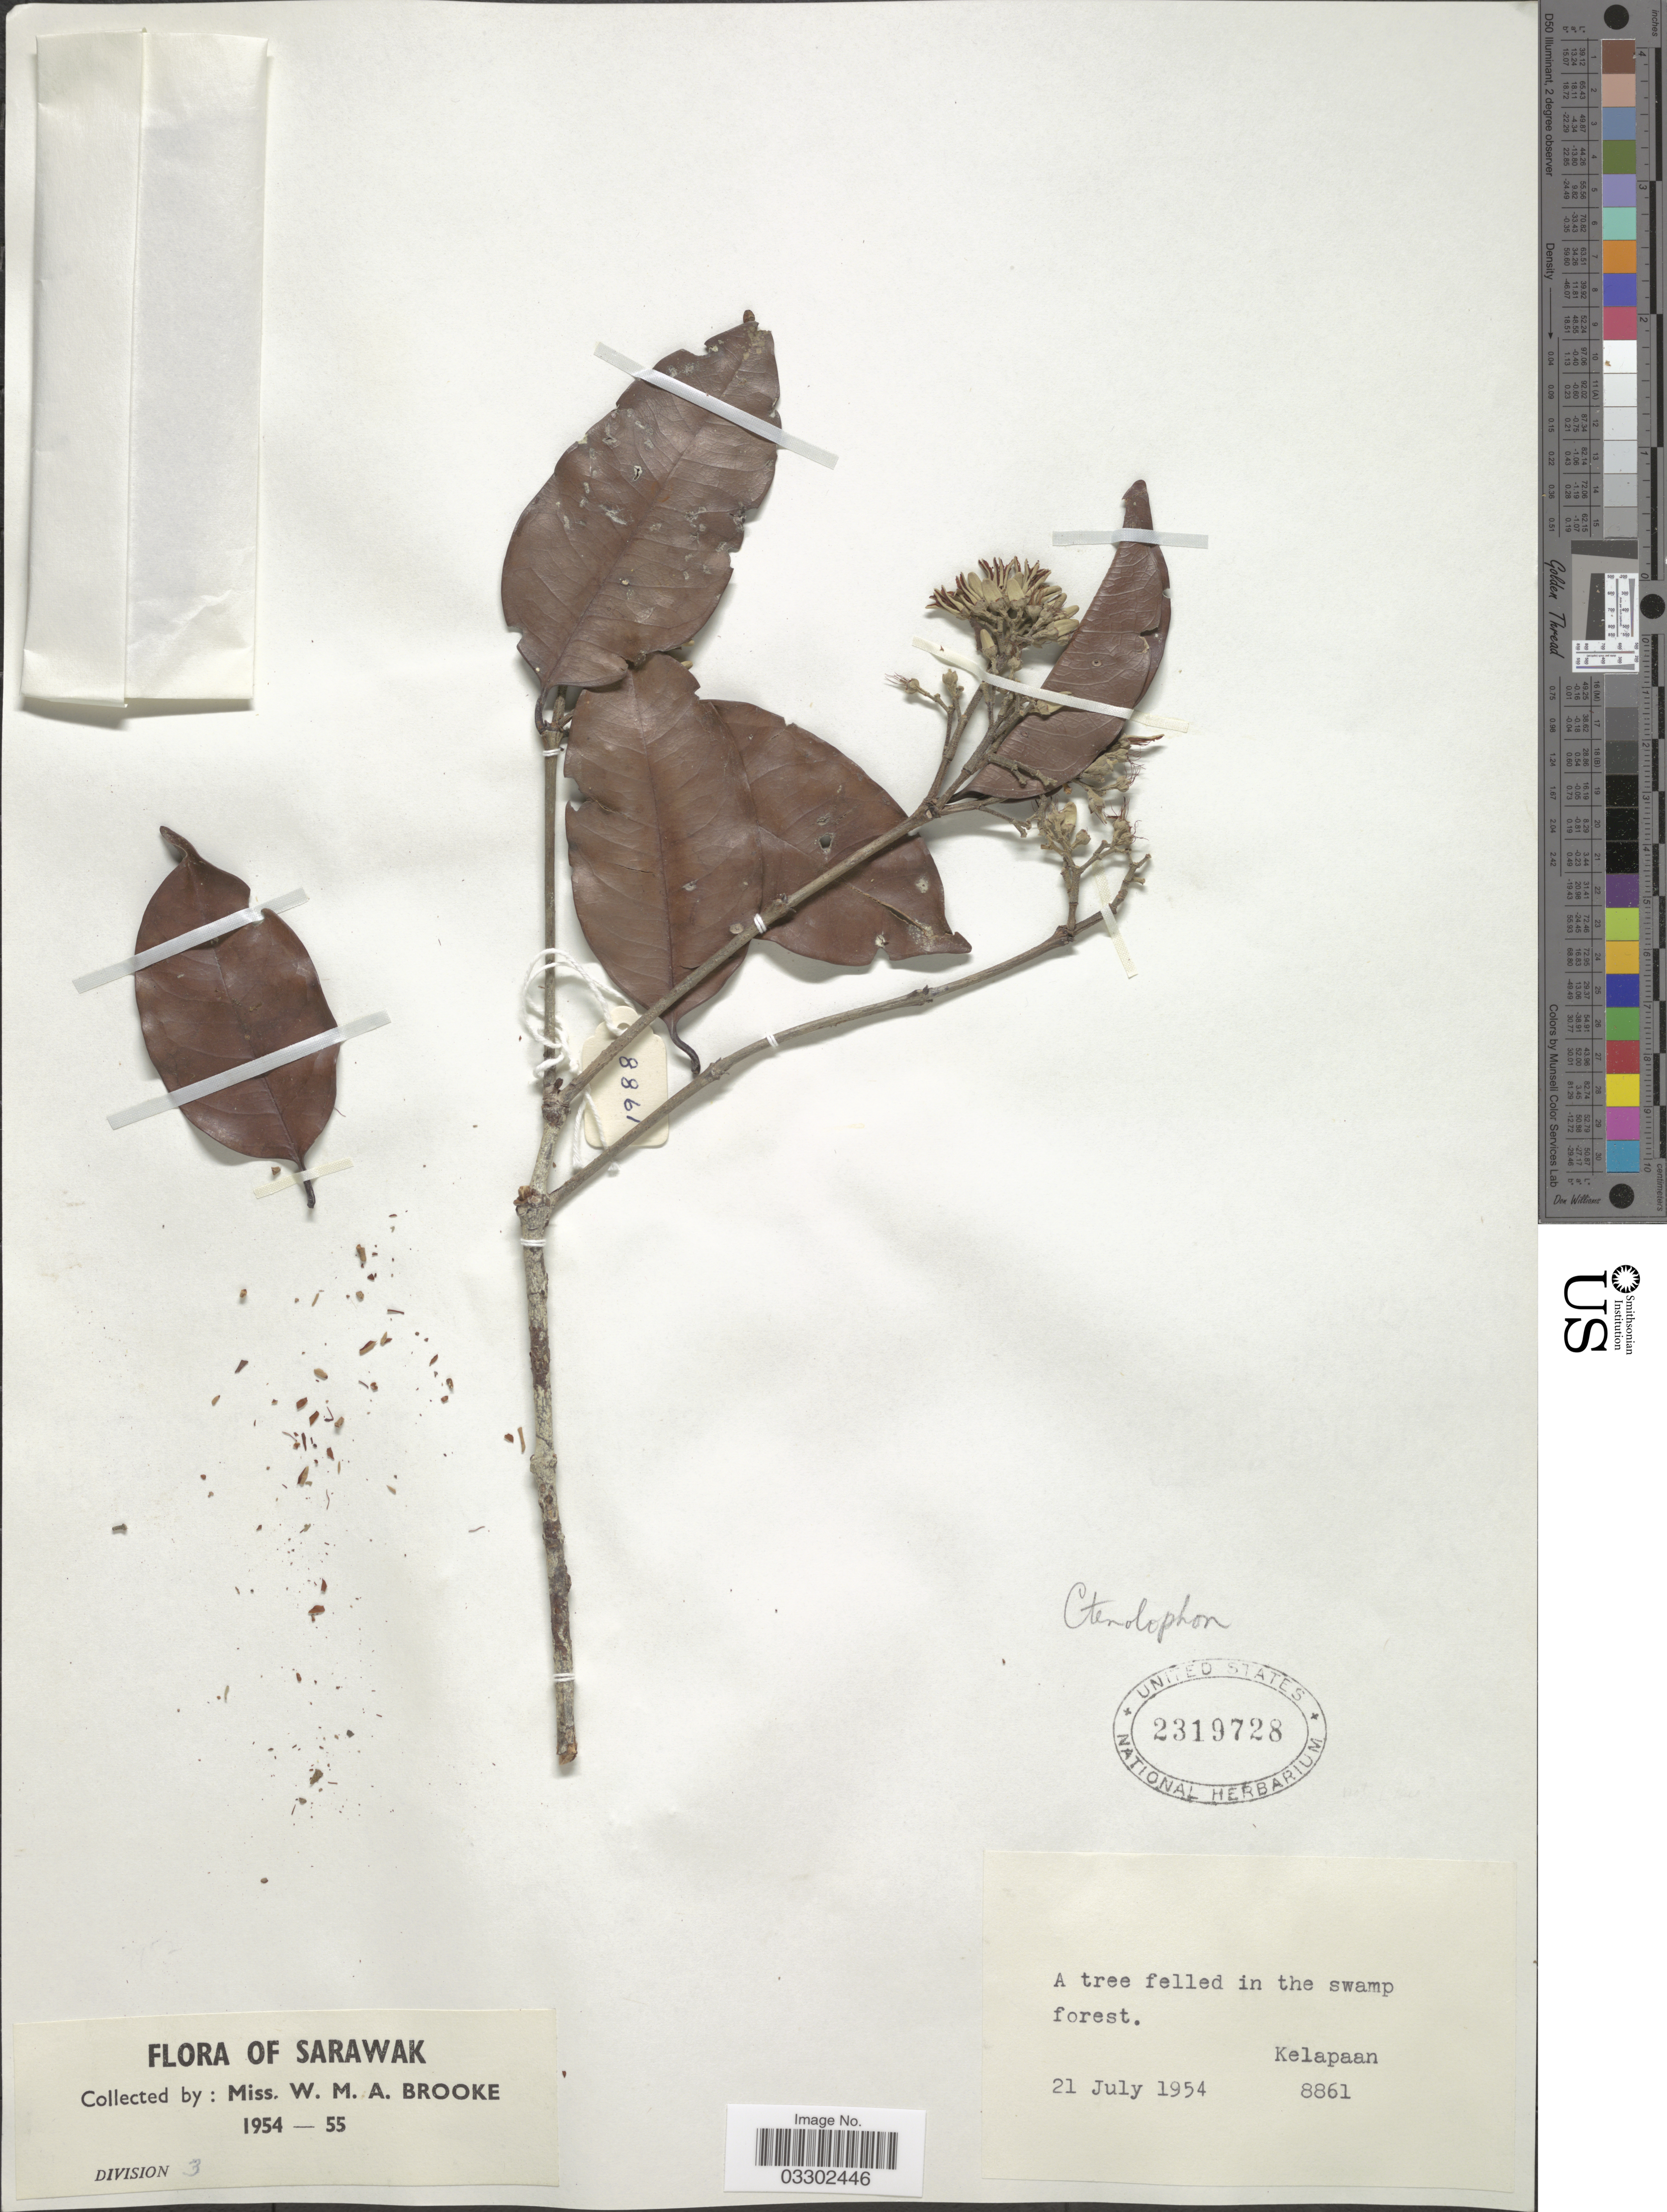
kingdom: Plantae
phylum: Tracheophyta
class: Magnoliopsida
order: Malpighiales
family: Ctenolophonaceae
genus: Ctenolophon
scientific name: Ctenolophon sp.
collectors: W. Brooke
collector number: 8861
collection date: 1954-07-21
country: Malaysia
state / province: Sarawak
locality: Kelapaan.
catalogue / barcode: US 2319728